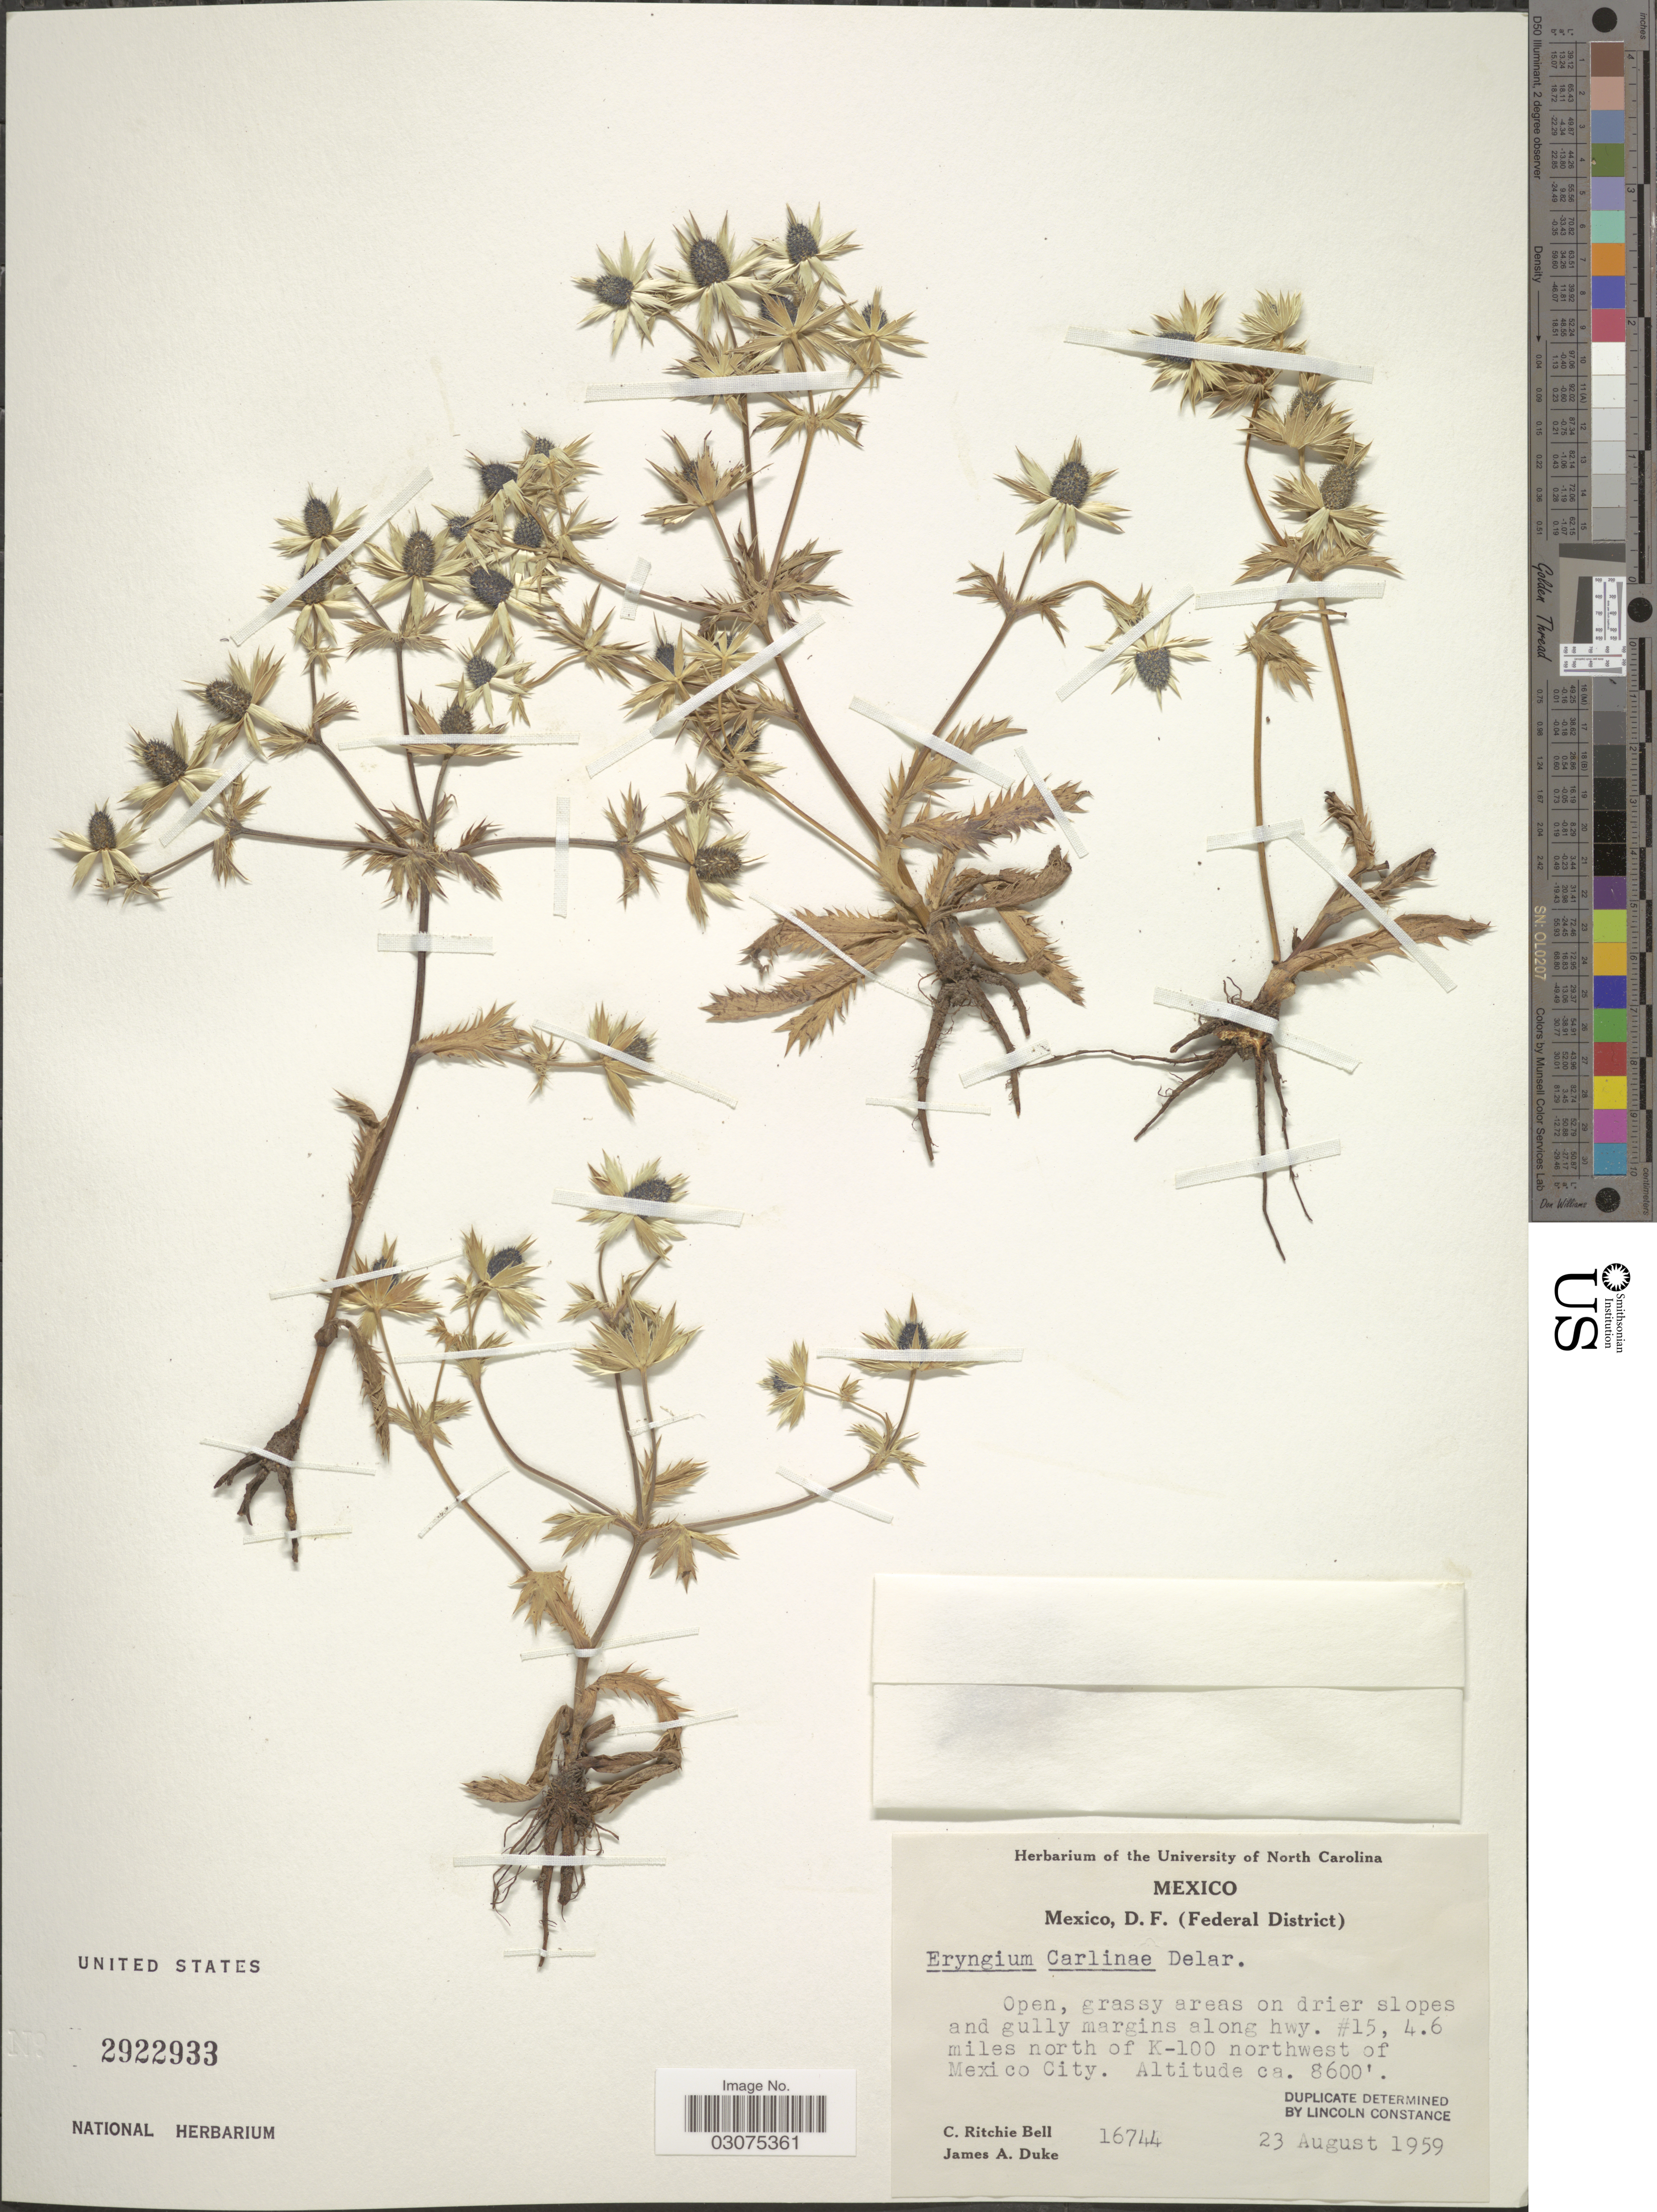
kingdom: Plantae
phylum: Tracheophyta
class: Magnoliopsida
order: Apiales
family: Apiaceae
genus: Eryngium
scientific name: Eryngium carlinae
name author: F. Delaroche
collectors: C. R. Bell & J. A. Duke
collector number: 16744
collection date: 1959-08-23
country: Mexico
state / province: Distrito Federal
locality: (Federal District). Open, grassy areas on drier slopes and gully margins along hwy. #15, 4.6 miles north of K-100 northwest of Mexico City.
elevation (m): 2621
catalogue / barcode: US 2922933